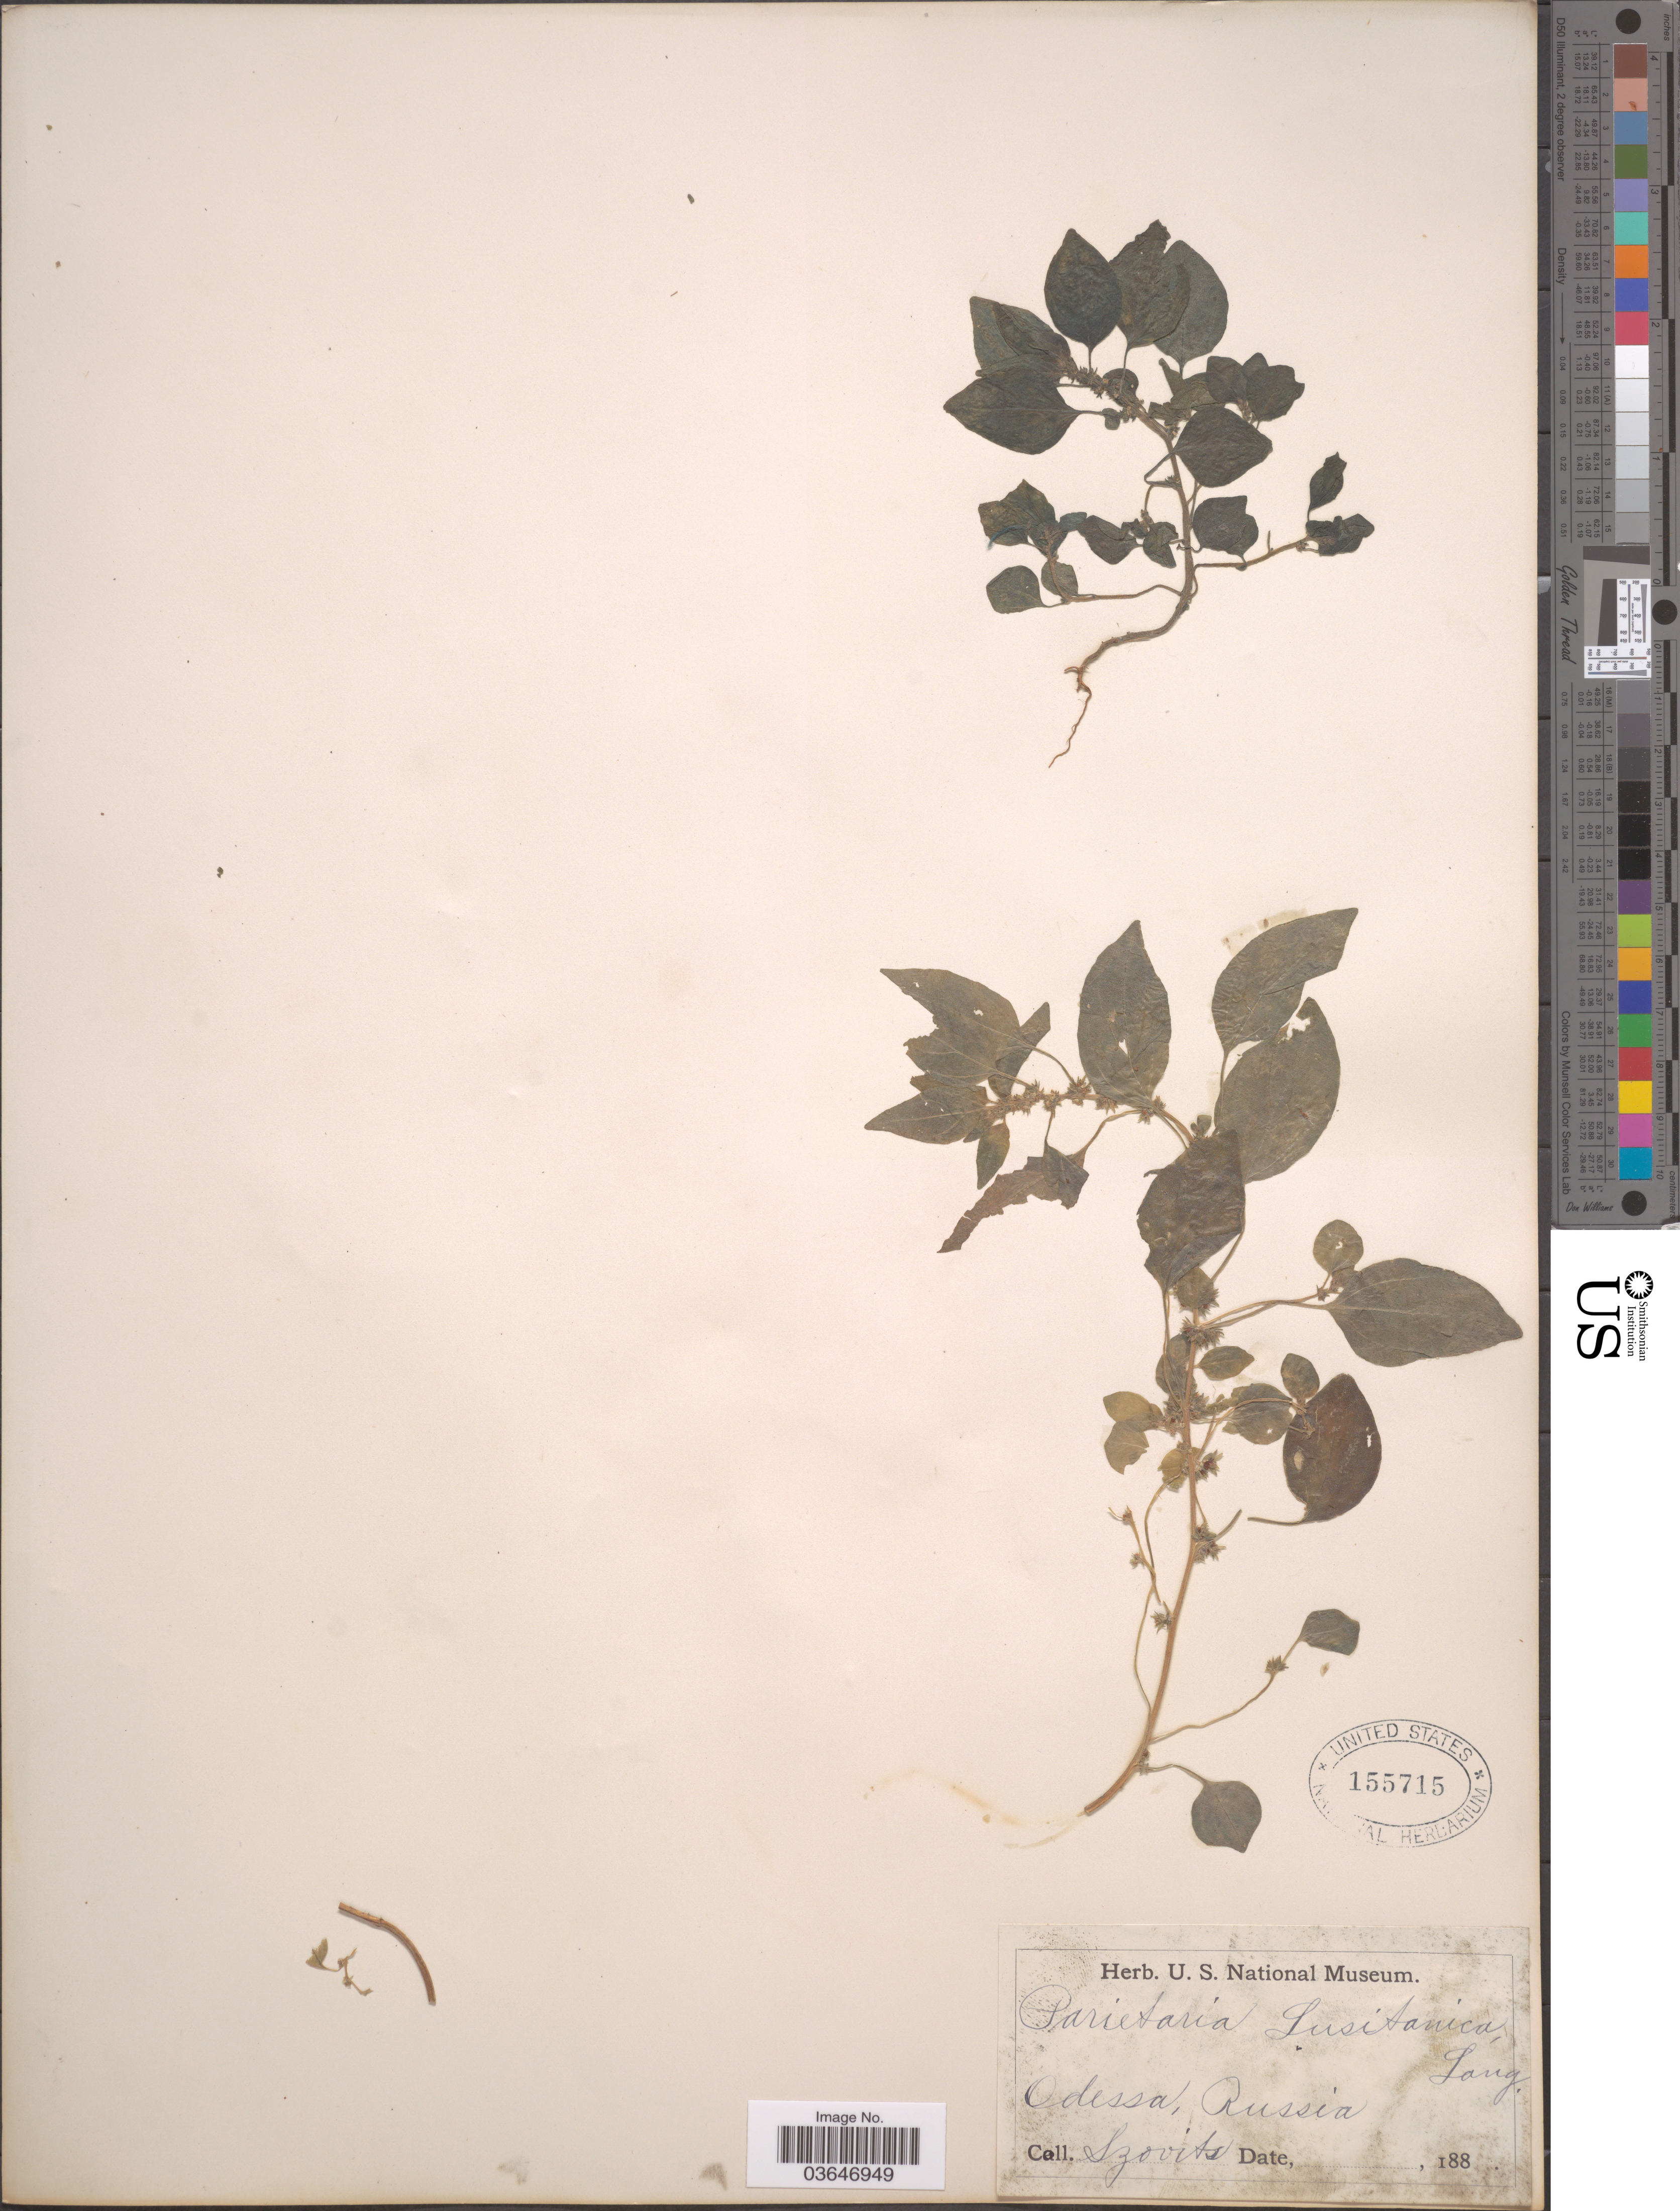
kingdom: Plantae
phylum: Tracheophyta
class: Magnoliopsida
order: Rosales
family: Urticaceae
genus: Parietaria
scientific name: Parietaria lusitanica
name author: L.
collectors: Szovits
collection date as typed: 188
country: Ukraine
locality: Odessa, Russia.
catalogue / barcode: US 155715